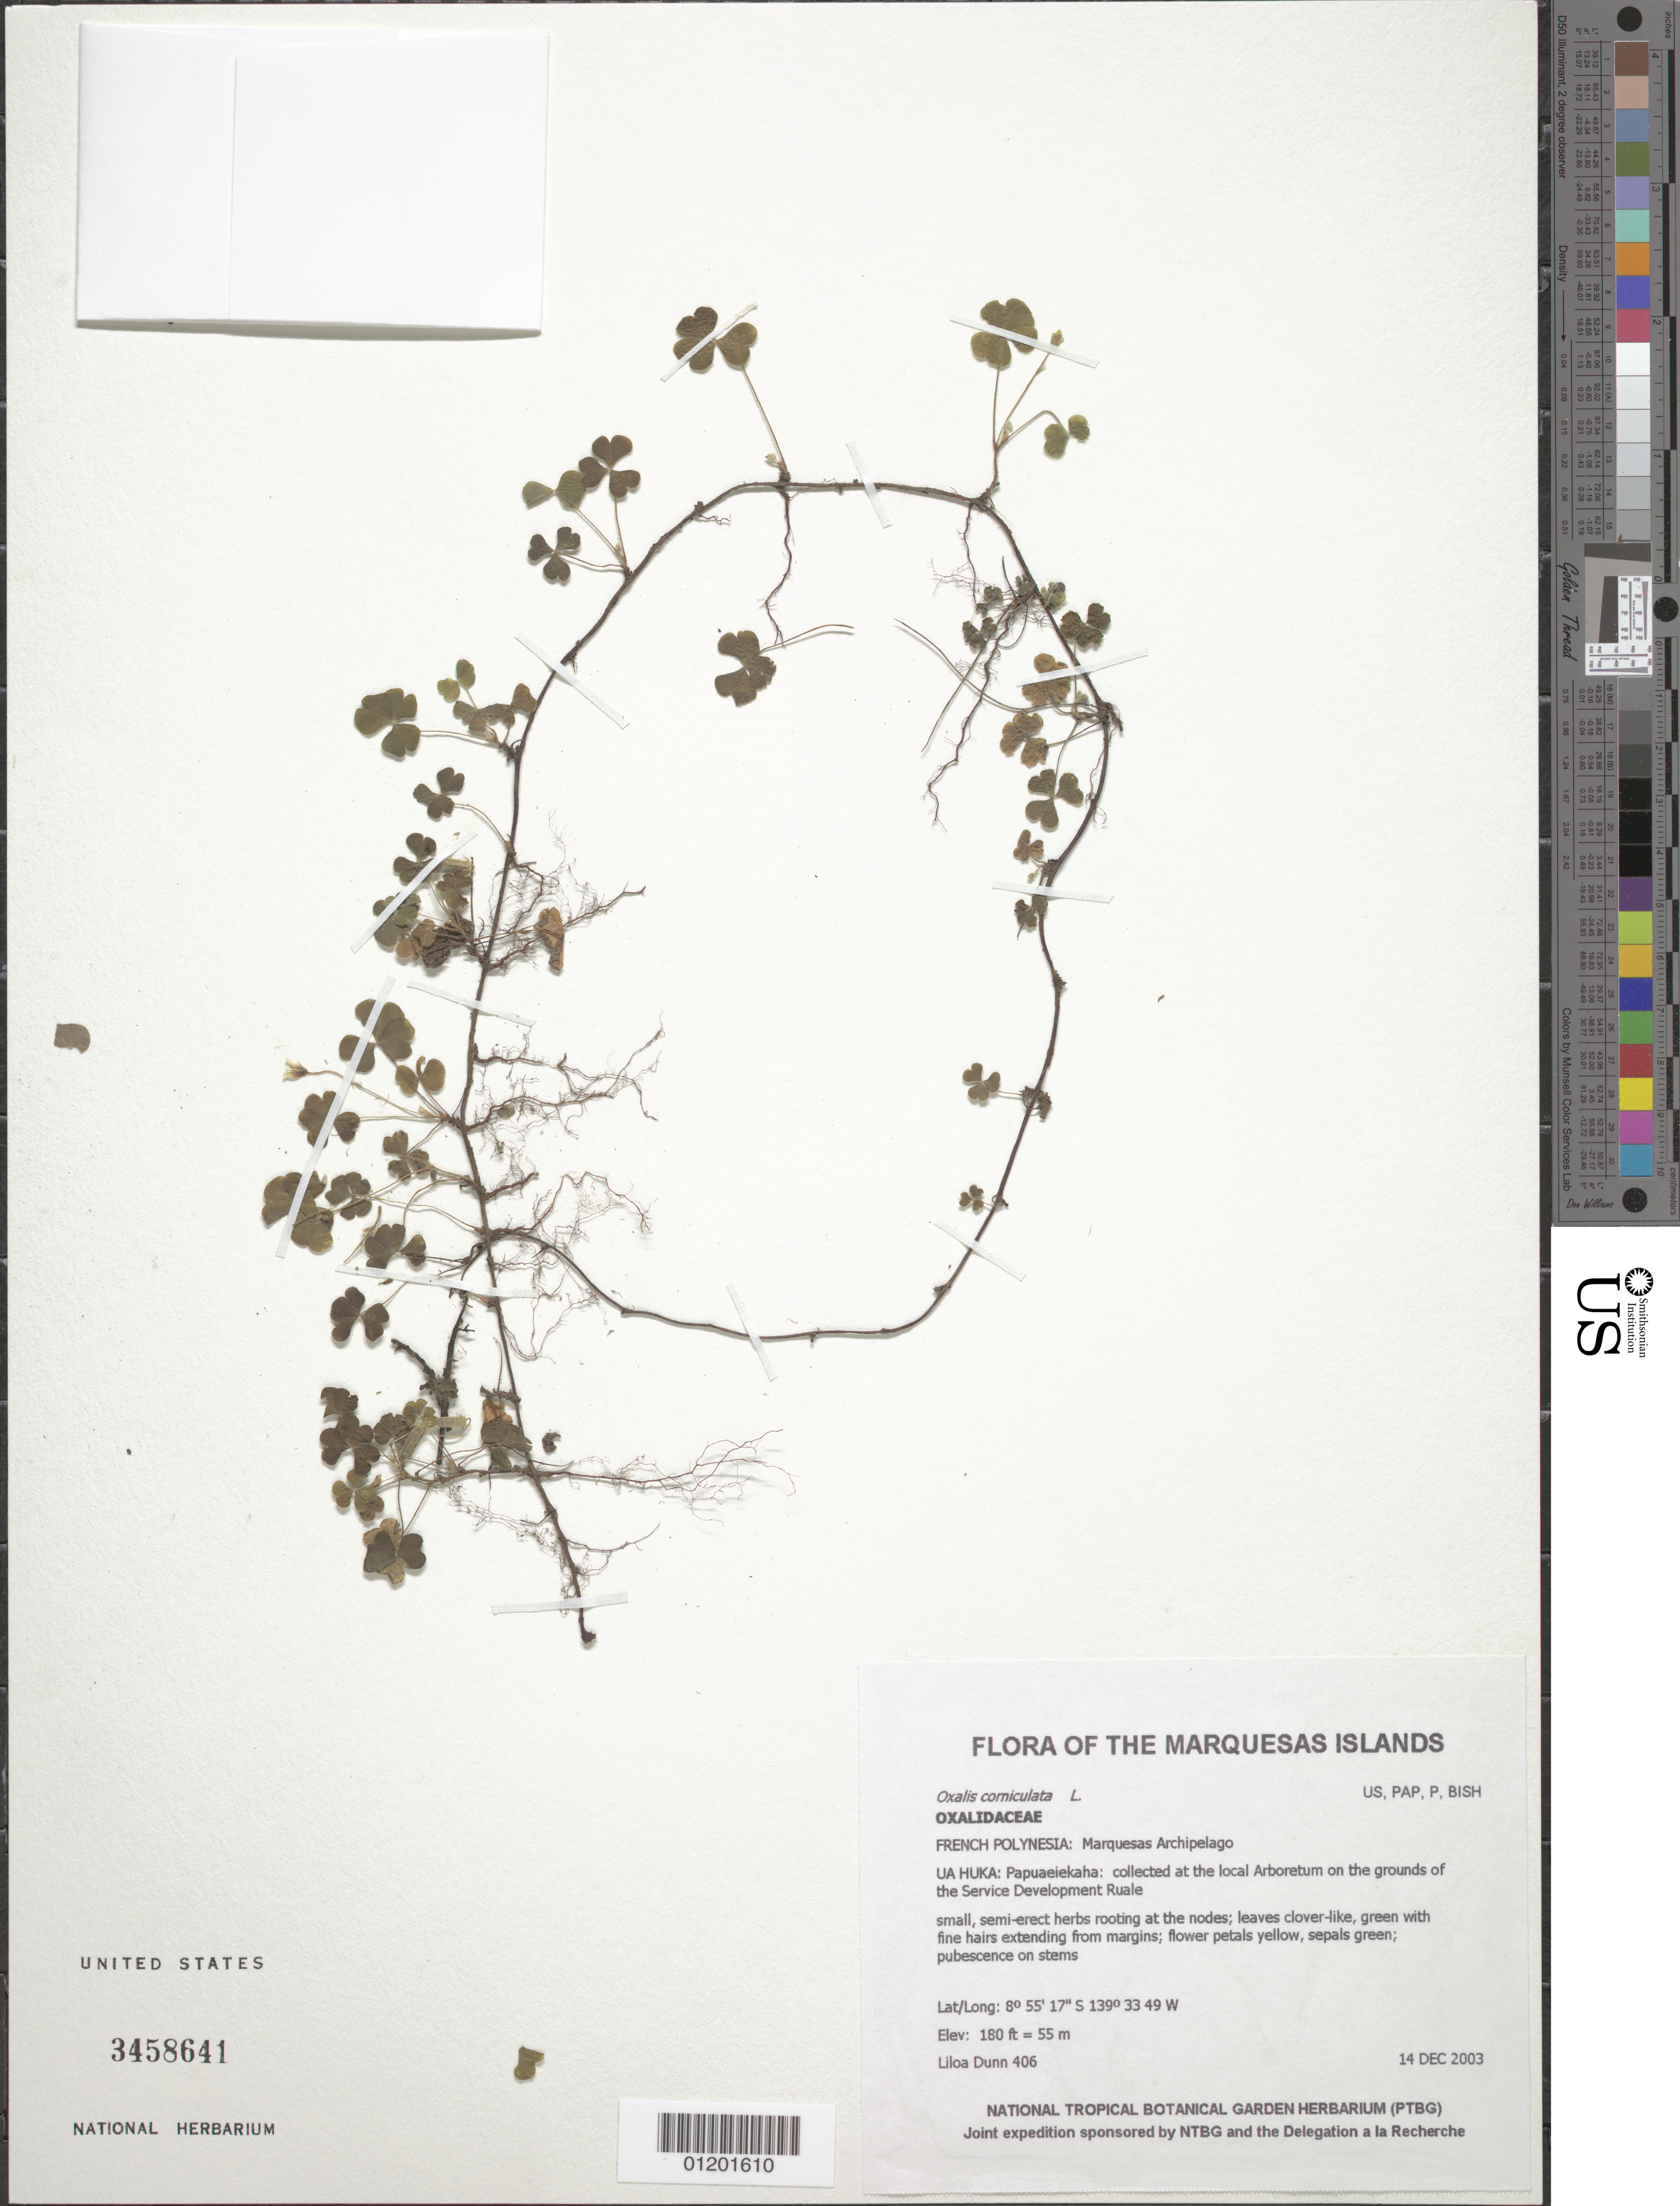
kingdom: Plantae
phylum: Tracheophyta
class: Magnoliopsida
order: Oxalidales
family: Oxalidaceae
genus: Oxalis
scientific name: Oxalis corniculata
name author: L.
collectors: L. Dunn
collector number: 406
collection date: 2003-12-14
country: French Polynesia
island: Ua Huka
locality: Papuaeiekaha: collected at the local Arboretum on the grounds of the Service Development Ruale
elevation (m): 55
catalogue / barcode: US 3458641